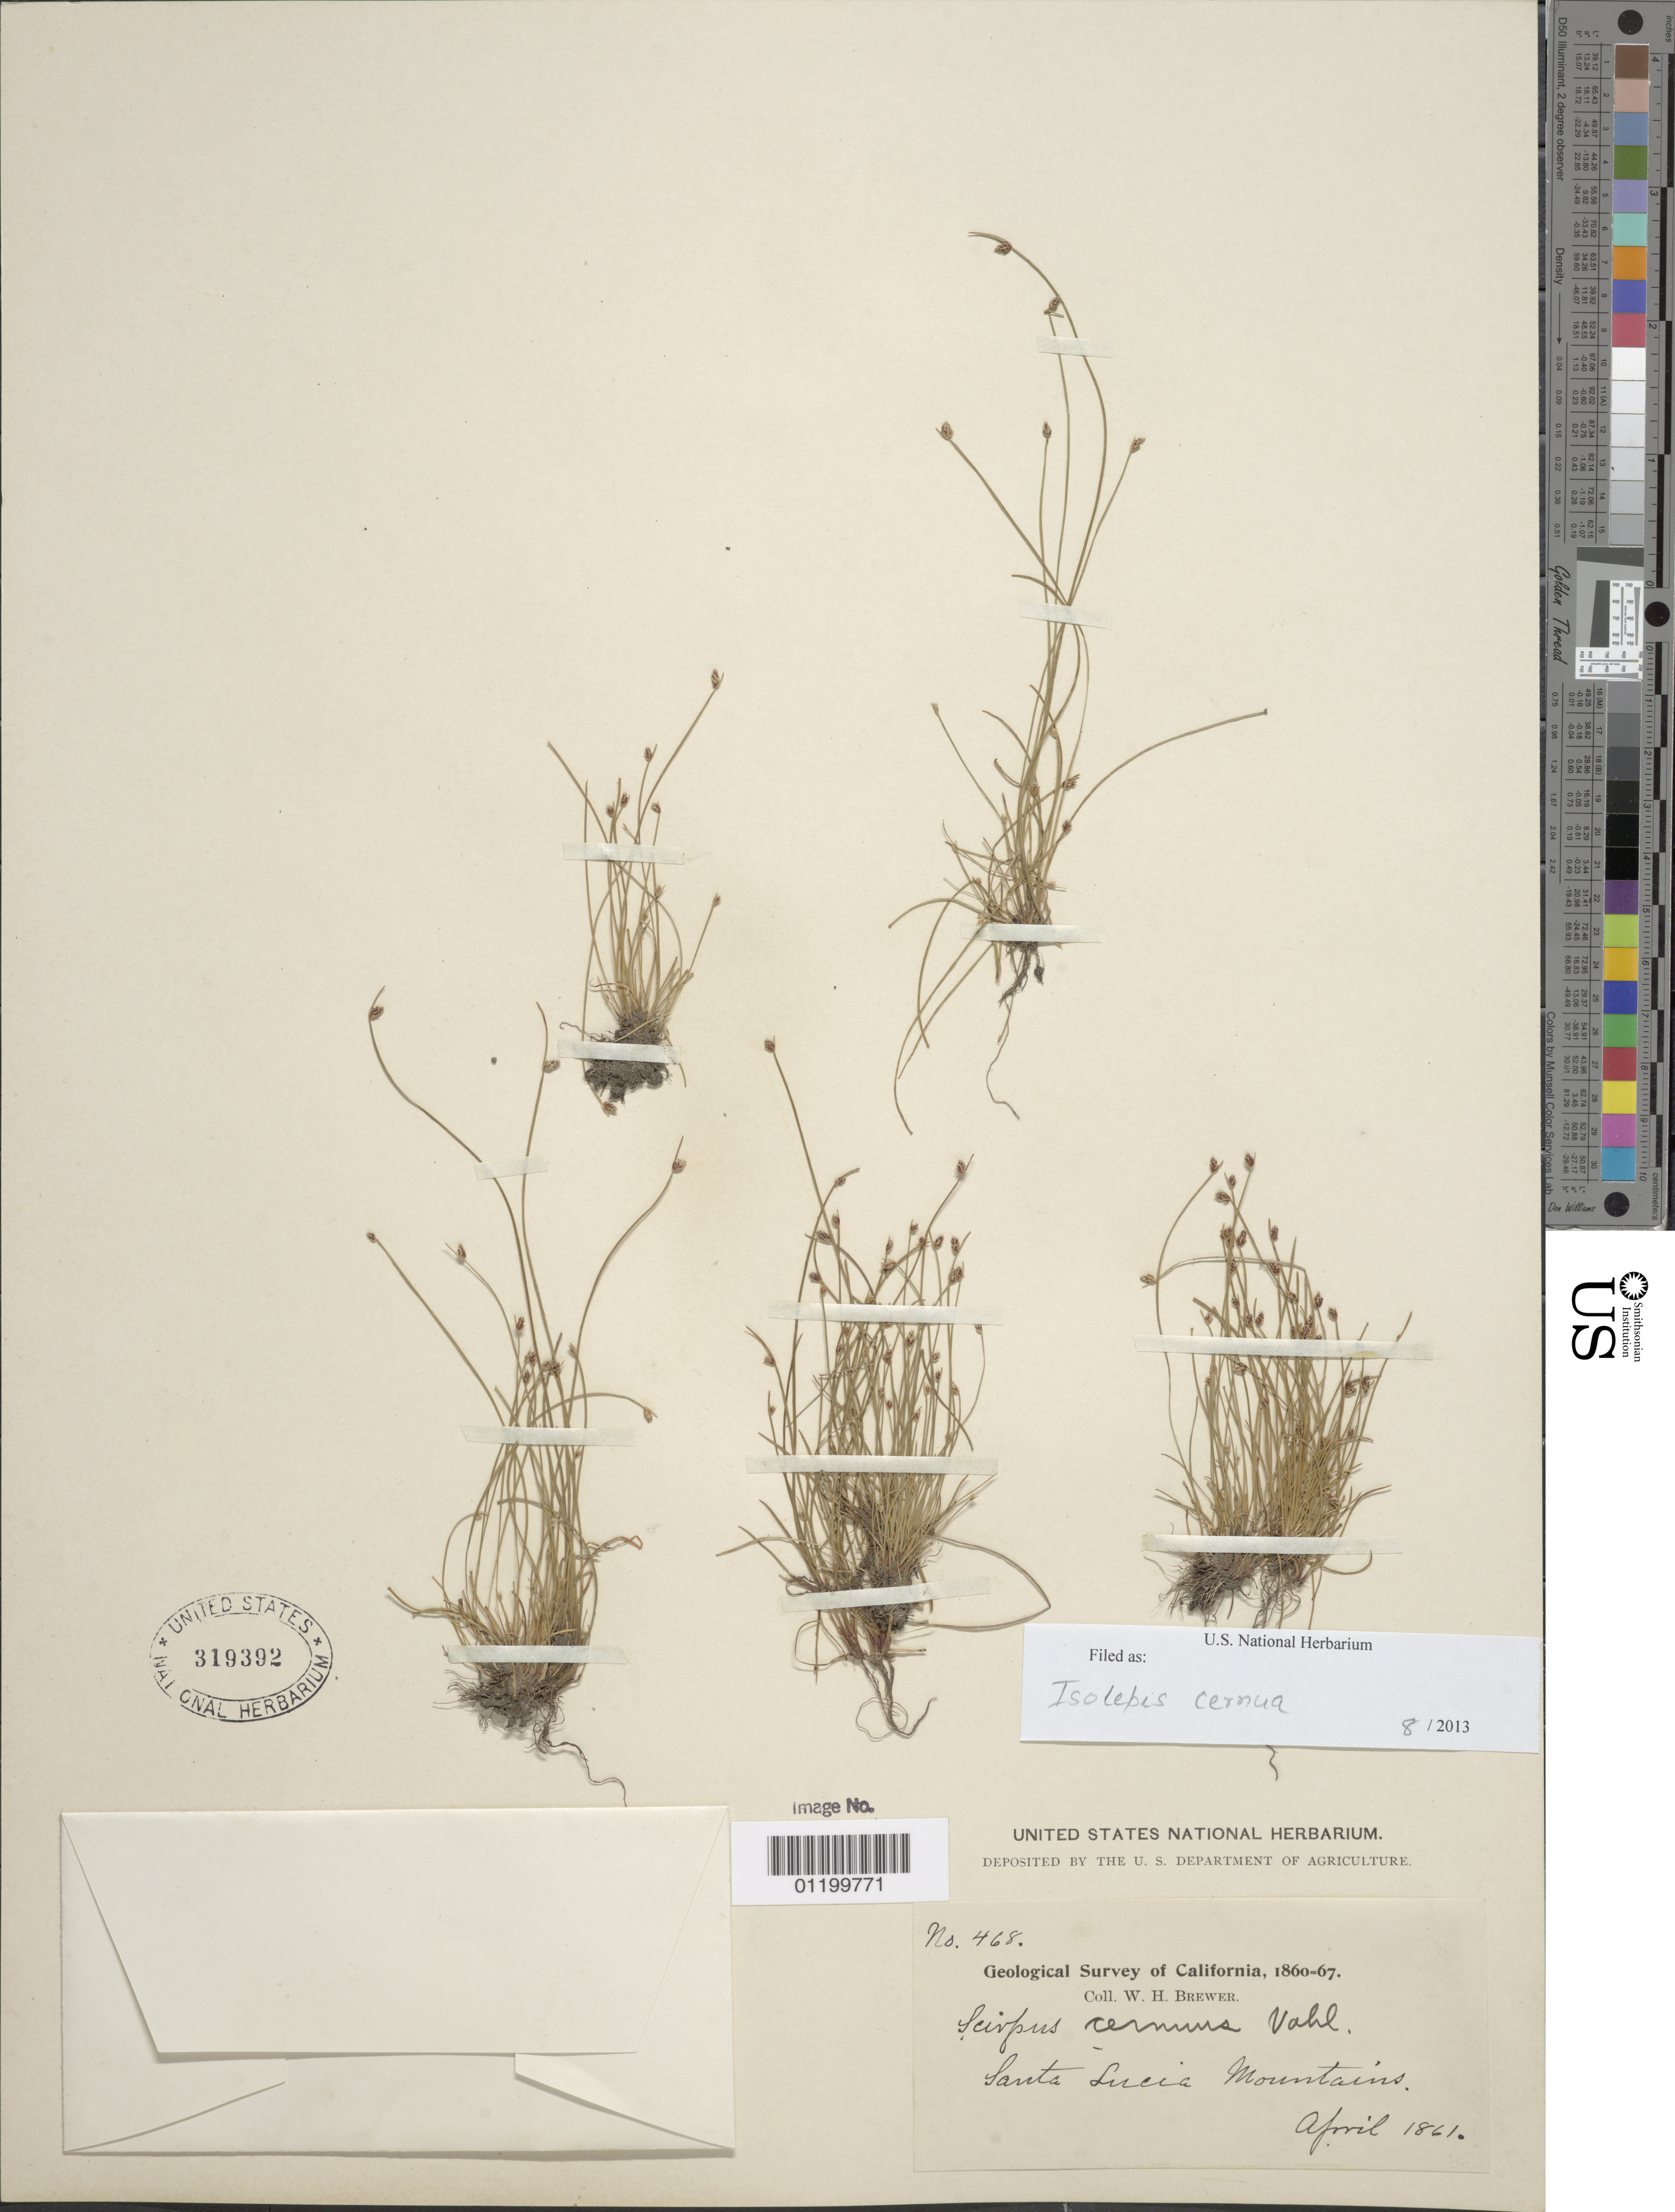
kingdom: Plantae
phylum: Tracheophyta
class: Liliopsida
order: Poales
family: Cyperaceae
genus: Isolepis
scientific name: Isolepis cernua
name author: (Vahl) Roem. & Schult.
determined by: Strong, Mark T., (BOT), Smithsonian Institution - National Museum of Natural History (UNITED STATES)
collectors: W. H. Brewer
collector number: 468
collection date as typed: Apr 1861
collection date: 1861-04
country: United States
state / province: California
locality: Santa Lucia Mountains.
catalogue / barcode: US 319392